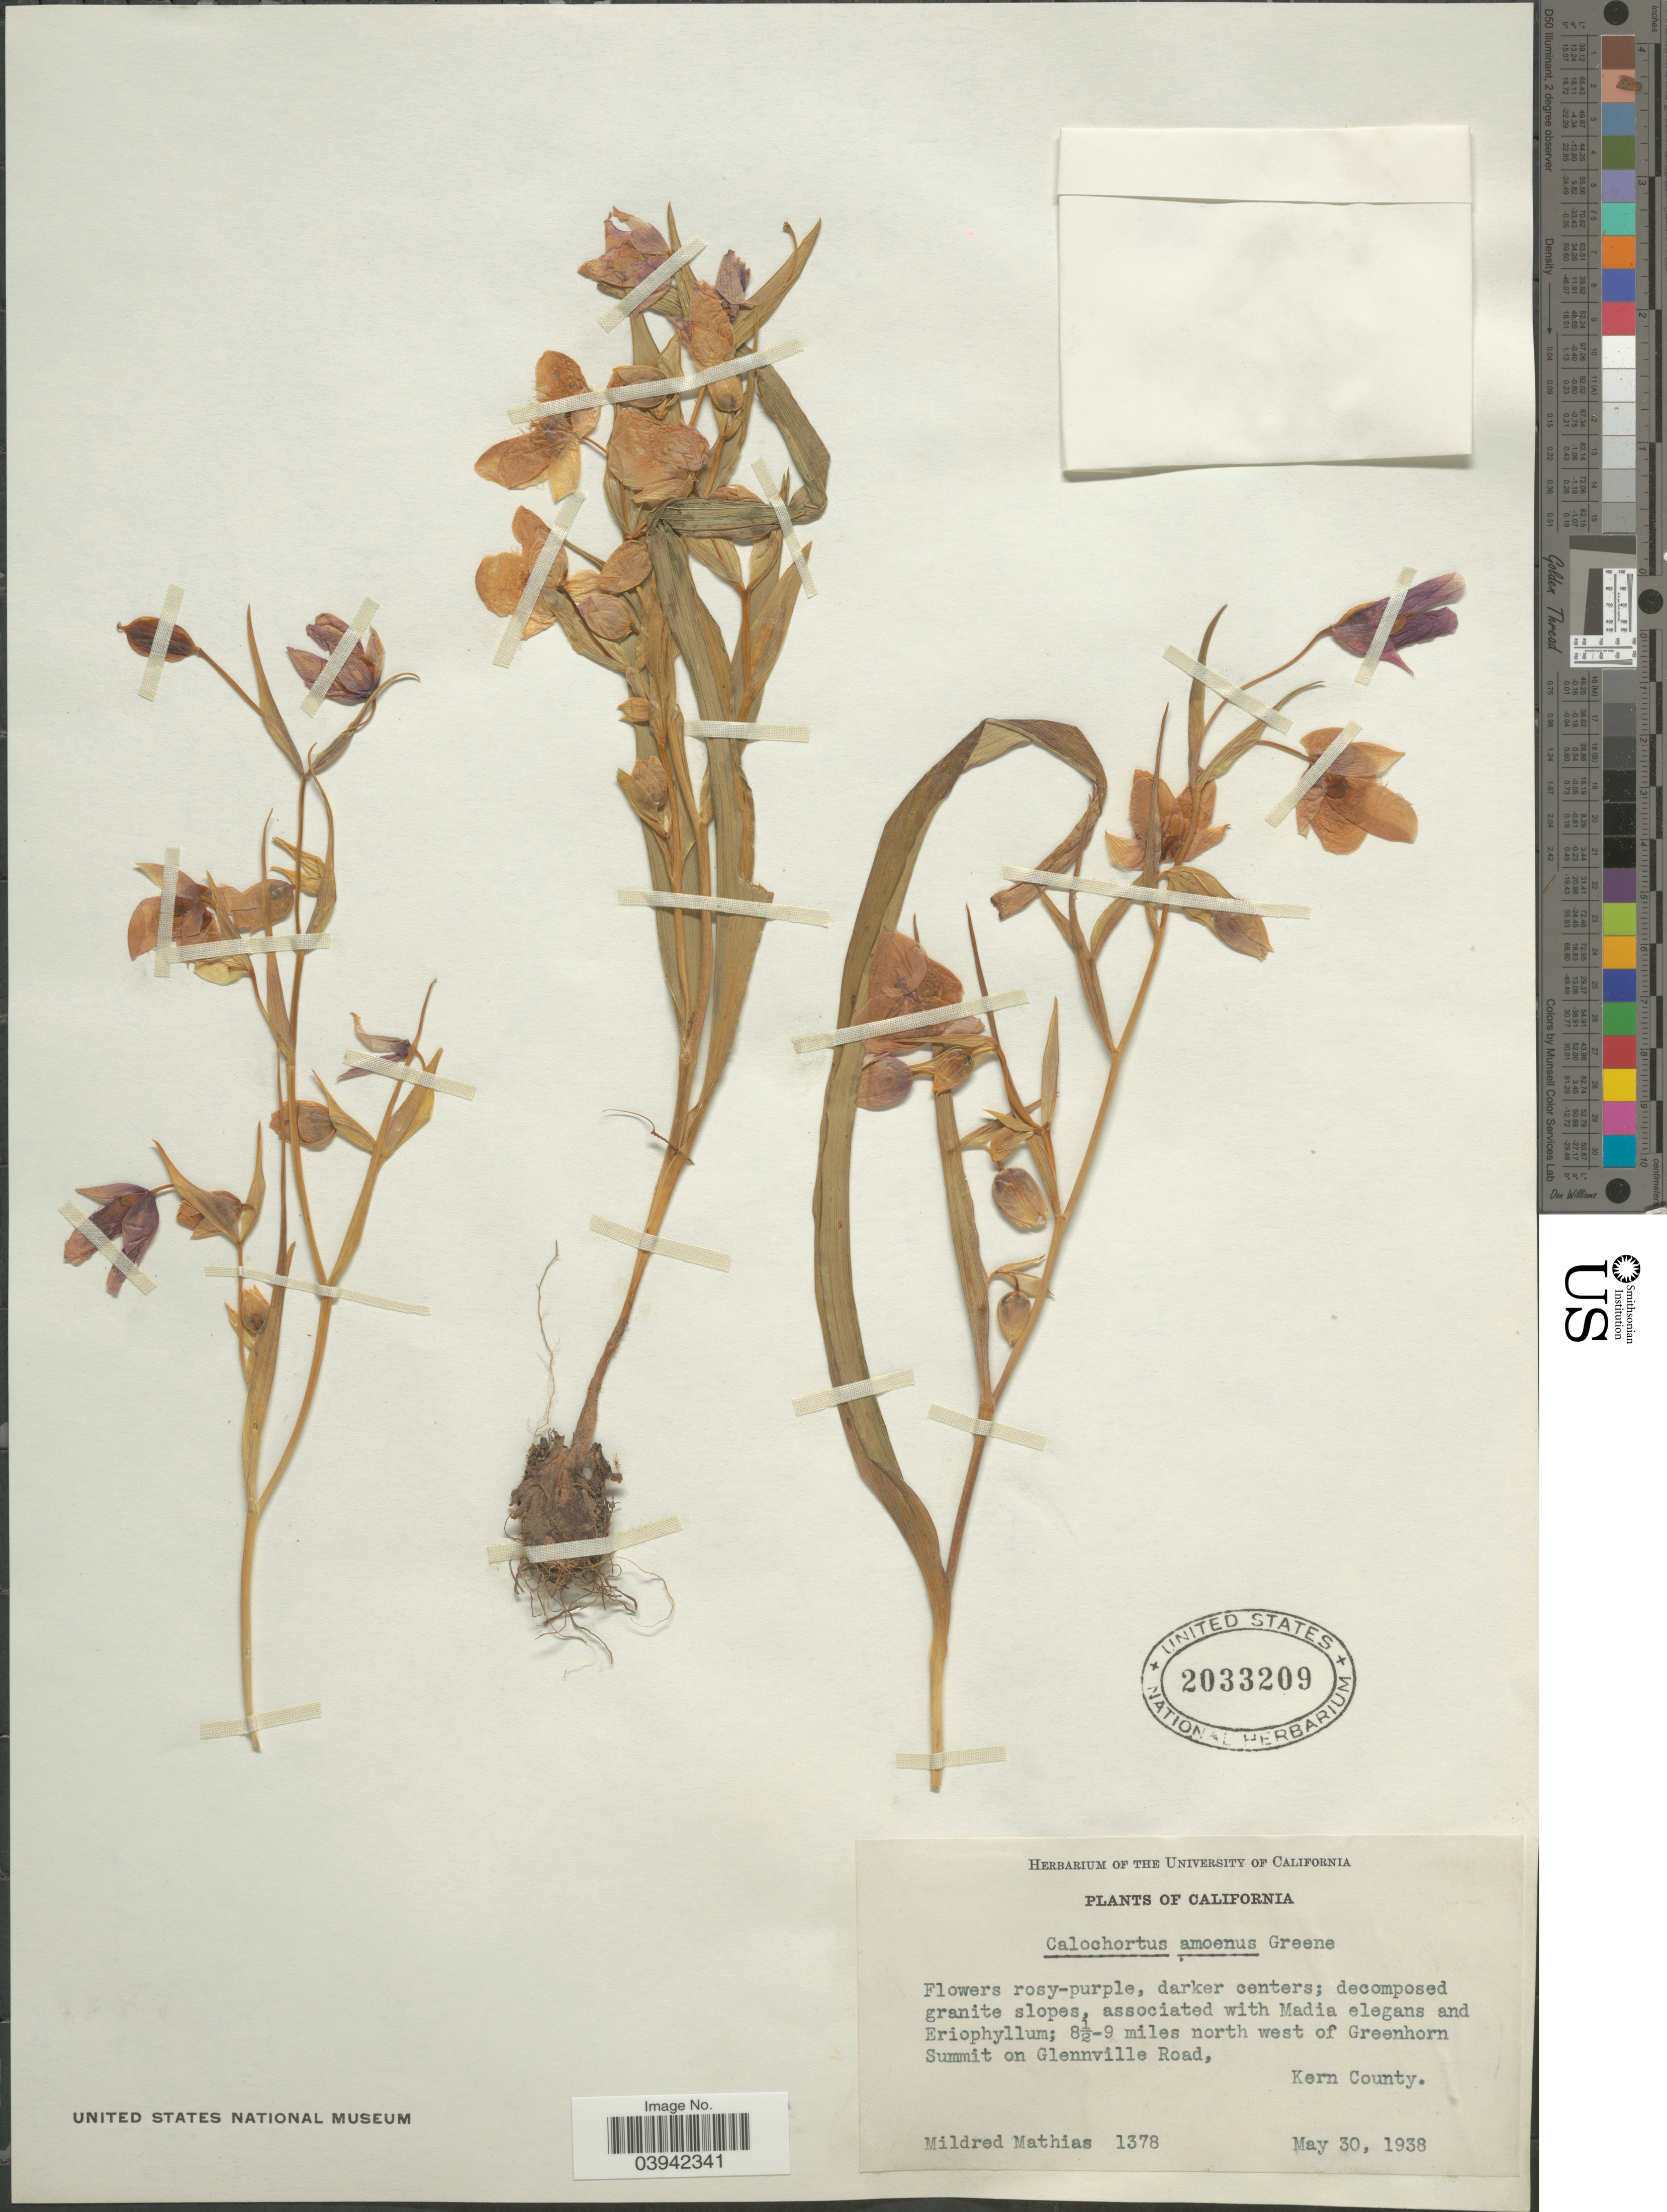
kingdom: Plantae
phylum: Tracheophyta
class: Liliopsida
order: Liliales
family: Liliaceae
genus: Calochortus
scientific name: Calochortus amoenus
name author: Greene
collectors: M. Mathias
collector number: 1378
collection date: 1938-05-30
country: United States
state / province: California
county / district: Kern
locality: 8½-9 miles north west of Greenhorn Summit on Glennville Road, Kern County.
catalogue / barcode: US 2033209